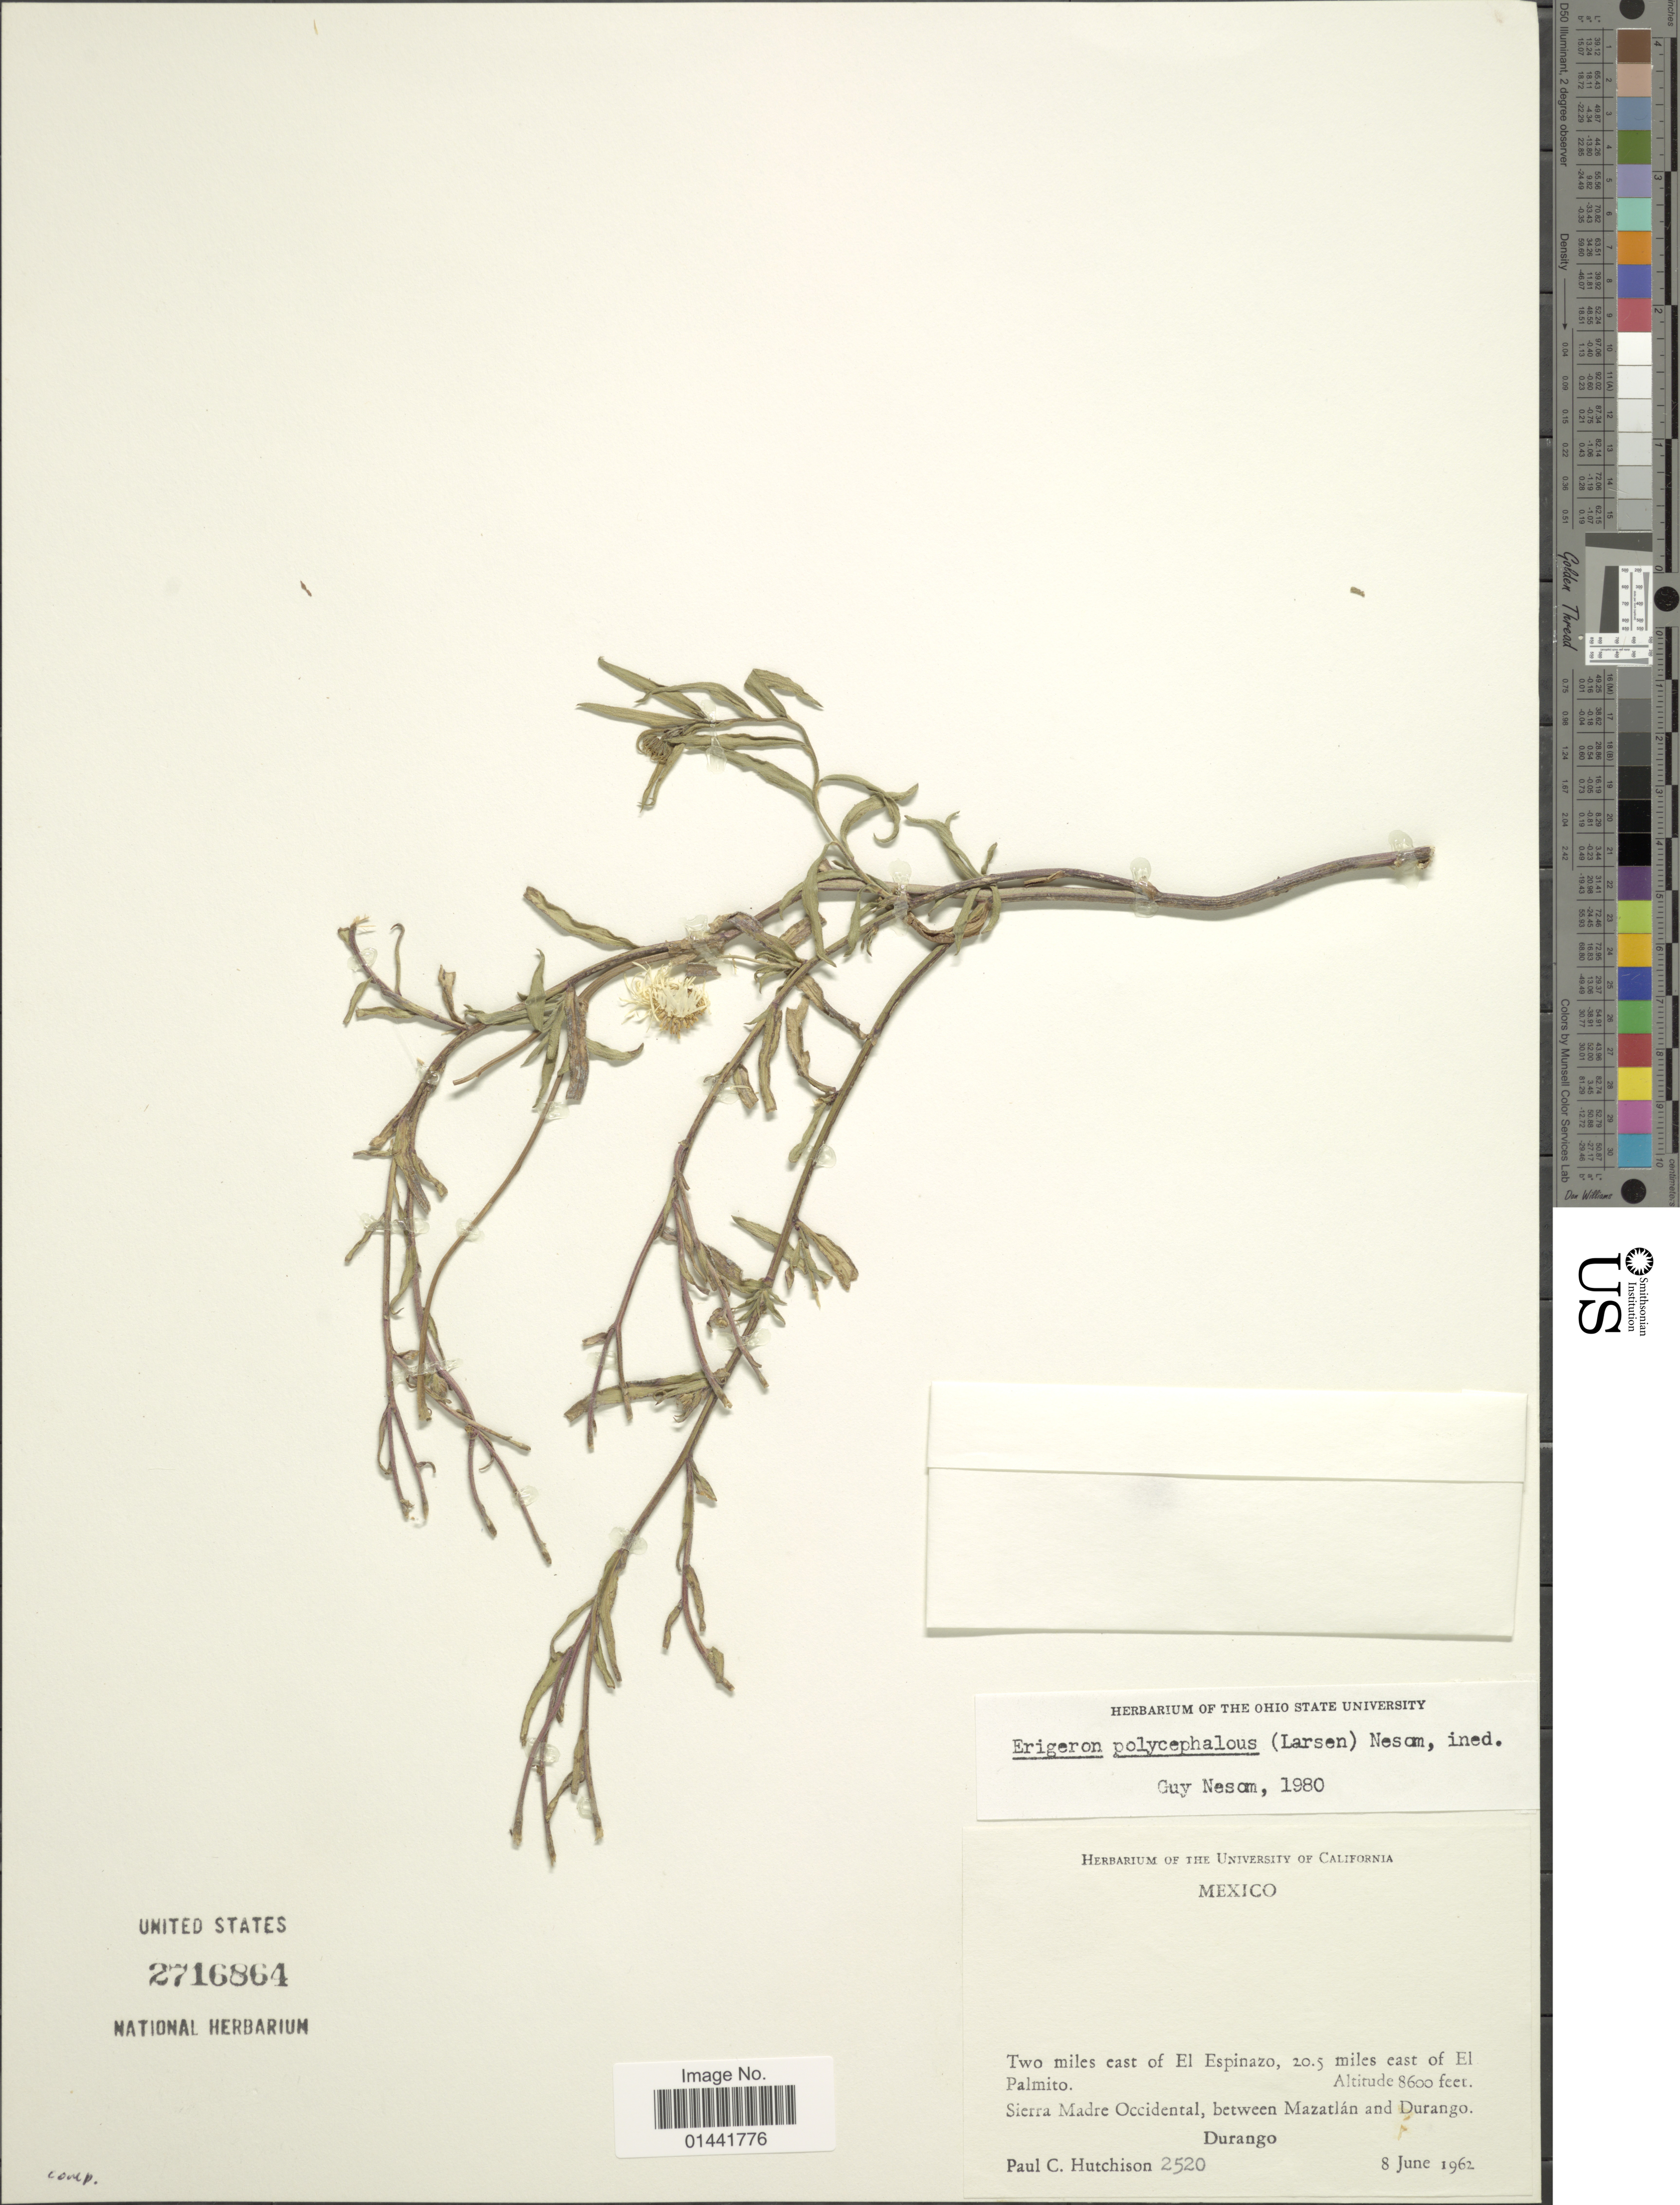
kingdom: Plantae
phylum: Tracheophyta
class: Magnoliopsida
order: Asterales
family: Asteraceae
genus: Erigeron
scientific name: Erigeron polycephalus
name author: (Larsen) G.L. Nesom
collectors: P. C. Hutchison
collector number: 2520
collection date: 1962-06-08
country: Mexico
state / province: Durango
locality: Two miles east of El Espinazo, 20.5 miles east of El Palmito, Sierra Madre Occidental, between Mazatlán and Durango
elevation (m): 2621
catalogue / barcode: US 2716864